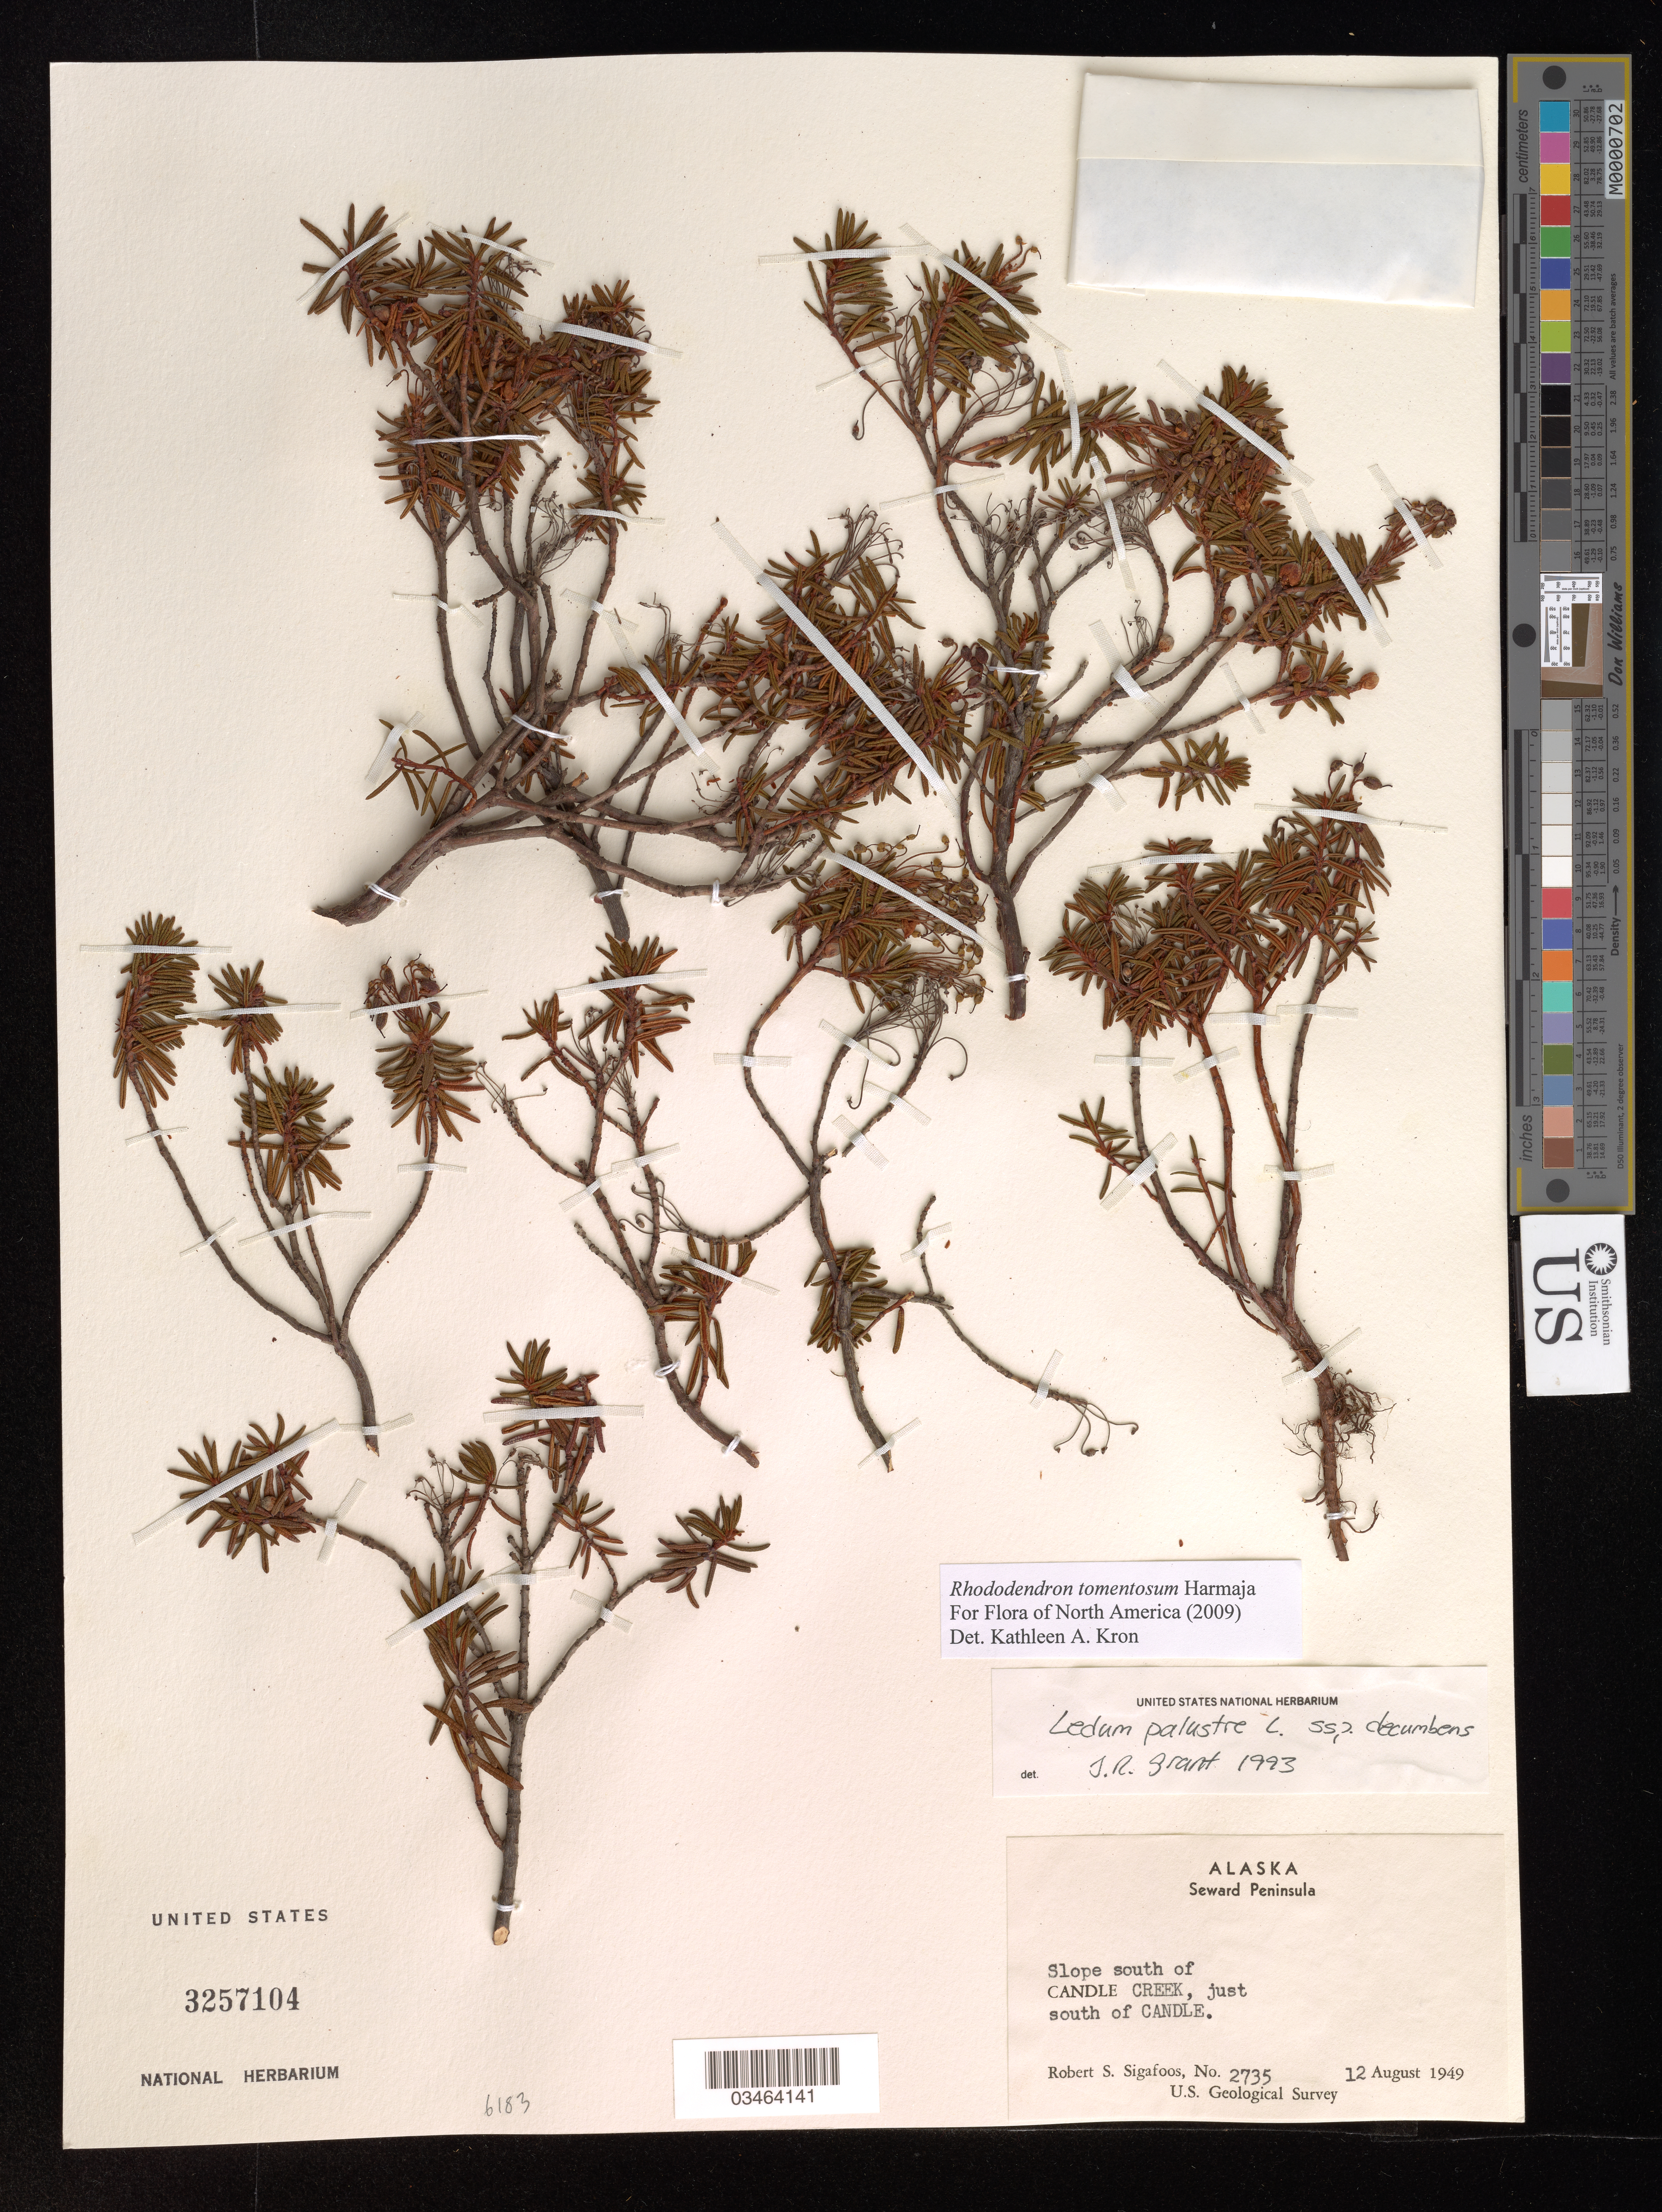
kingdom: Plantae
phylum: Tracheophyta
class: Magnoliopsida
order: Ericales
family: Ericaceae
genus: Rhododendron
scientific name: Rhododendron tomentosum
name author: Harmaja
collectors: R. Sigafoos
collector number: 2735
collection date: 1949-08-12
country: United States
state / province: Alaska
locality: Seward Peninsula. Slope south of Candle Creek, just south of Candle. U.S. Geological Survey.?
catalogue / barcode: US 3257104